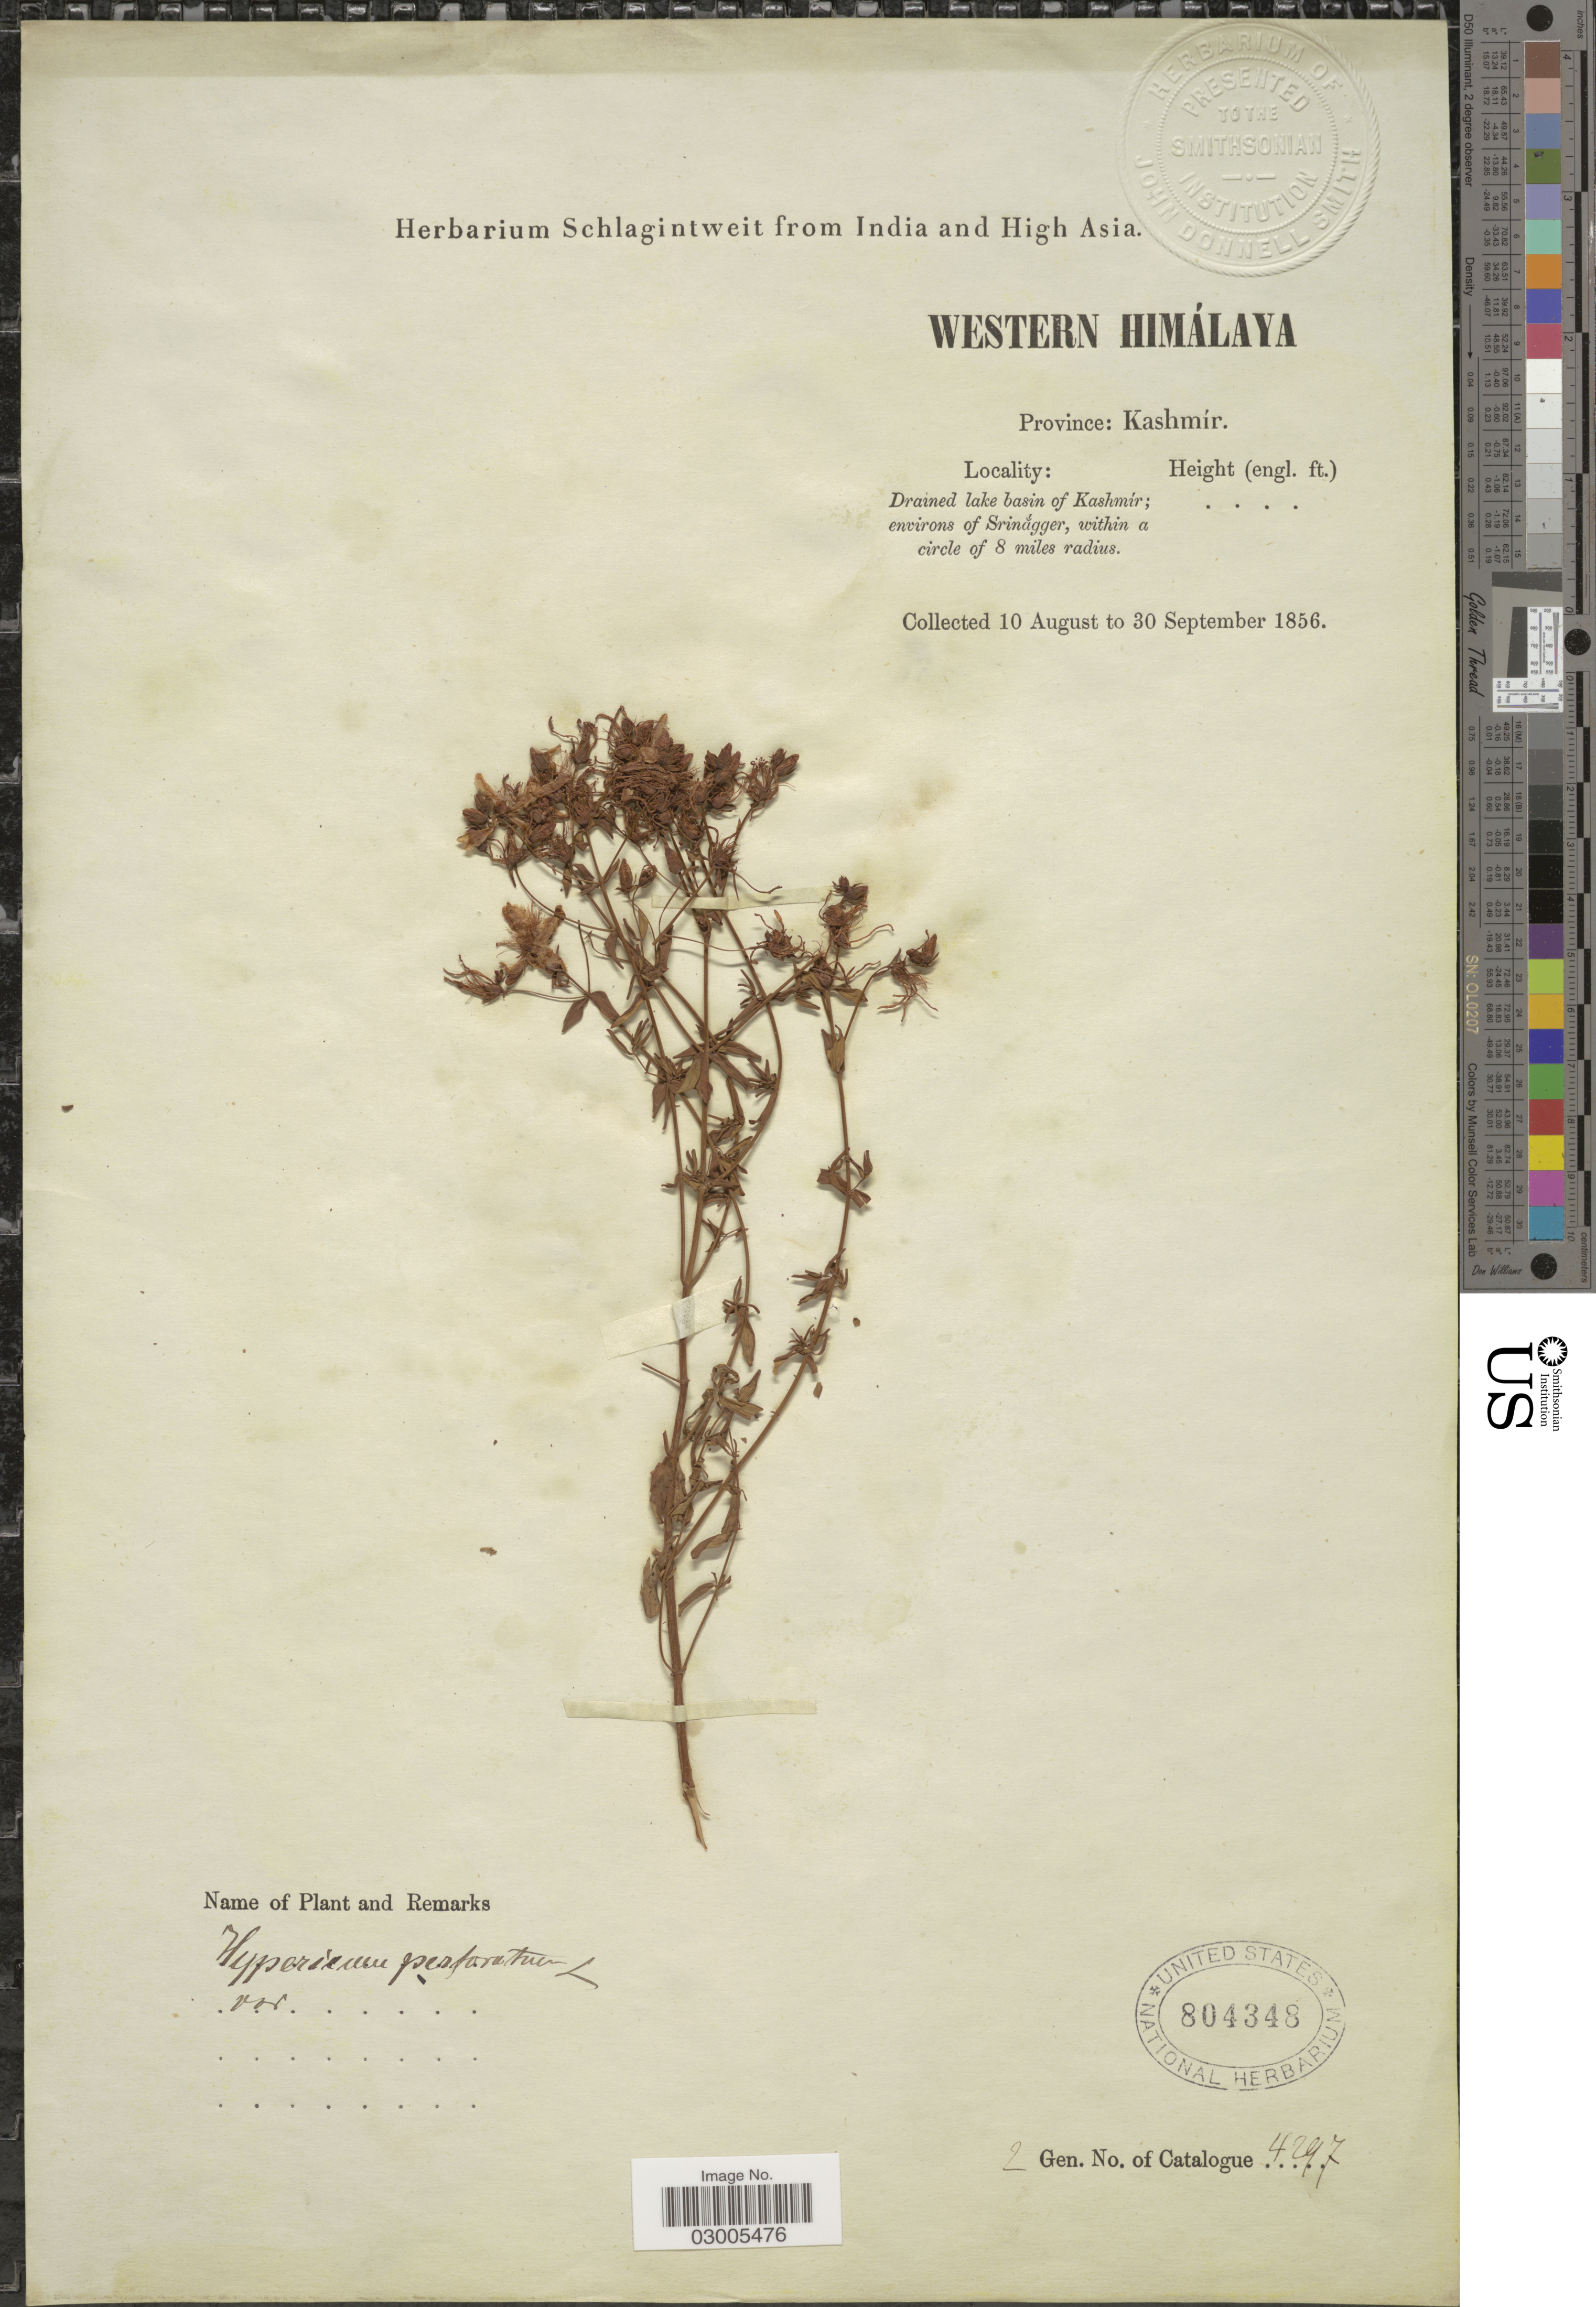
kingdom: Plantae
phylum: Tracheophyta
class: Magnoliopsida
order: Malpighiales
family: Hypericaceae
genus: Hypericum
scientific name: Hypericum perforatum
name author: L.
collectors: ex herb. Schlagintweit from India and High Asia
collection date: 1856-08-10/1856-09-30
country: India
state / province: Jammu and Kashmir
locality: Western Himálaya. Province: Kashmír. Drained lake basin of Kashmír; environs of Srinăgger, within a circle of 8 miles radius.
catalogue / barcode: US 804348